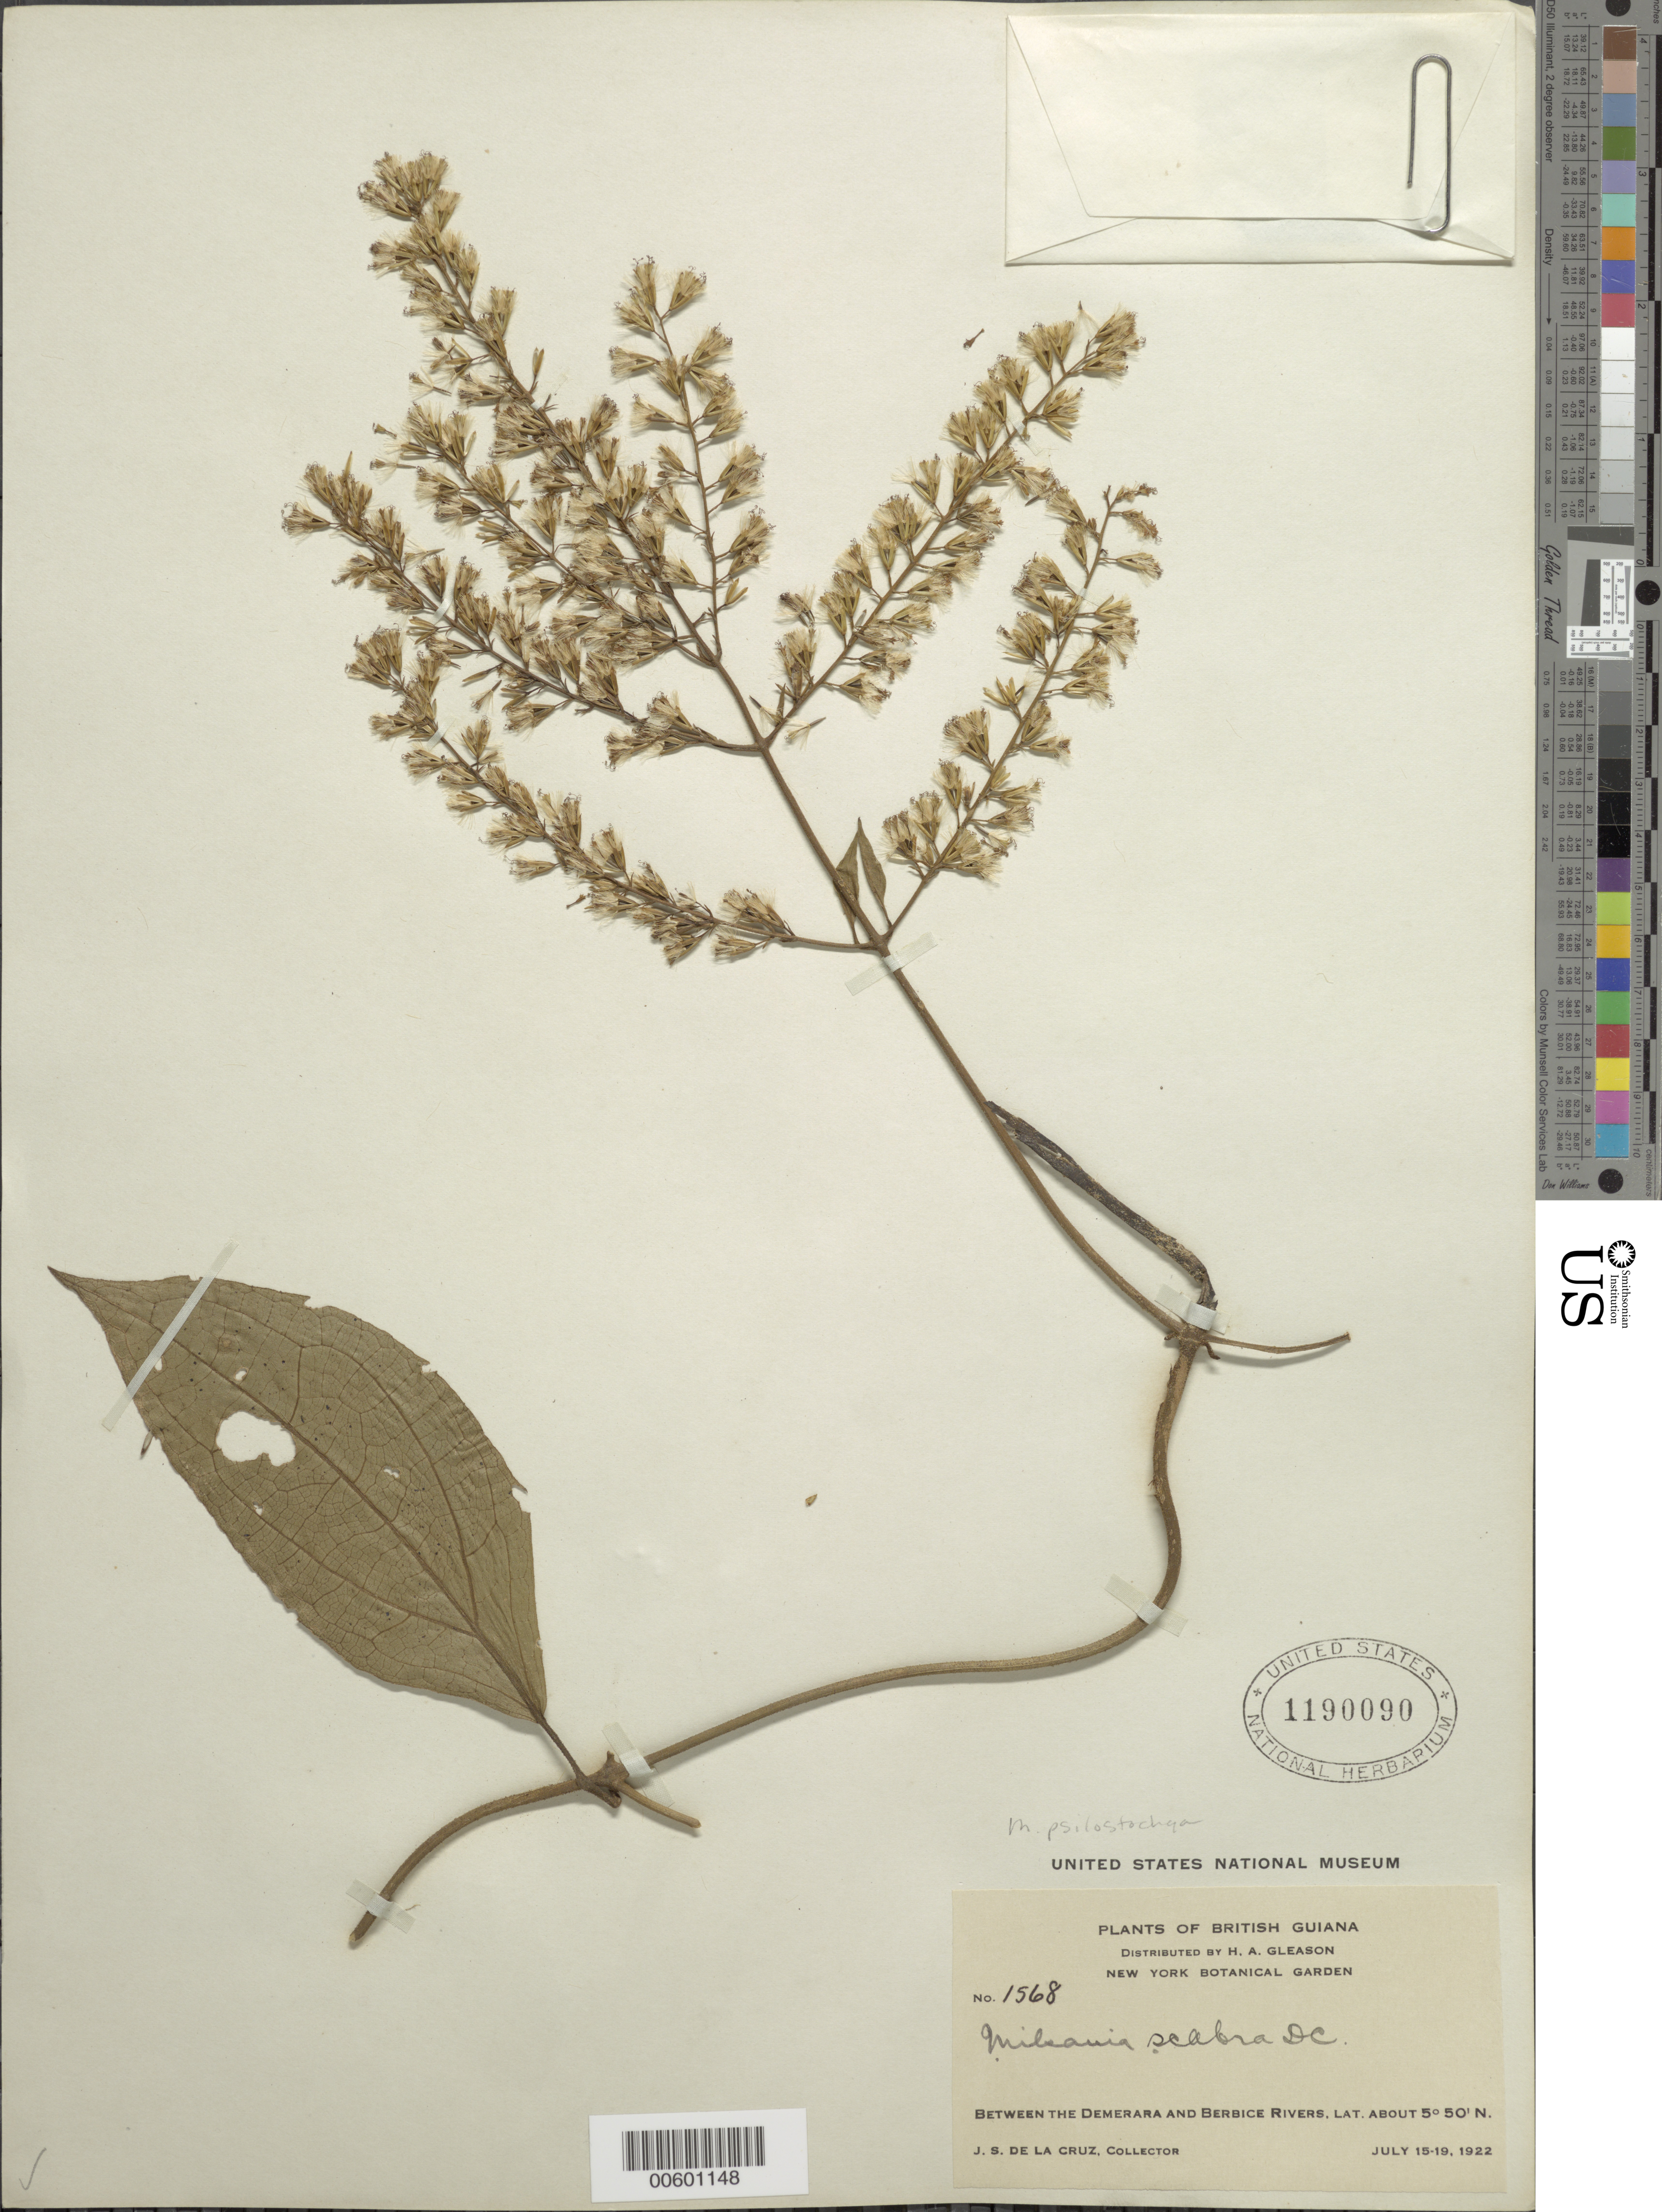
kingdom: Plantae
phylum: Tracheophyta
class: Magnoliopsida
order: Asterales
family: Asteraceae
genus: Mikania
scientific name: Mikania psilostachya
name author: DC.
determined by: Pruski, J. F.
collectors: J. S. de la Cruz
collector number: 1568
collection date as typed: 15-Jul-22 to 19-Jul-22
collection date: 1922-07-15/1922-07-19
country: Guyana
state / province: U. Demerara-Berbice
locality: Demerara River to the Berbice River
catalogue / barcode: US 1190090